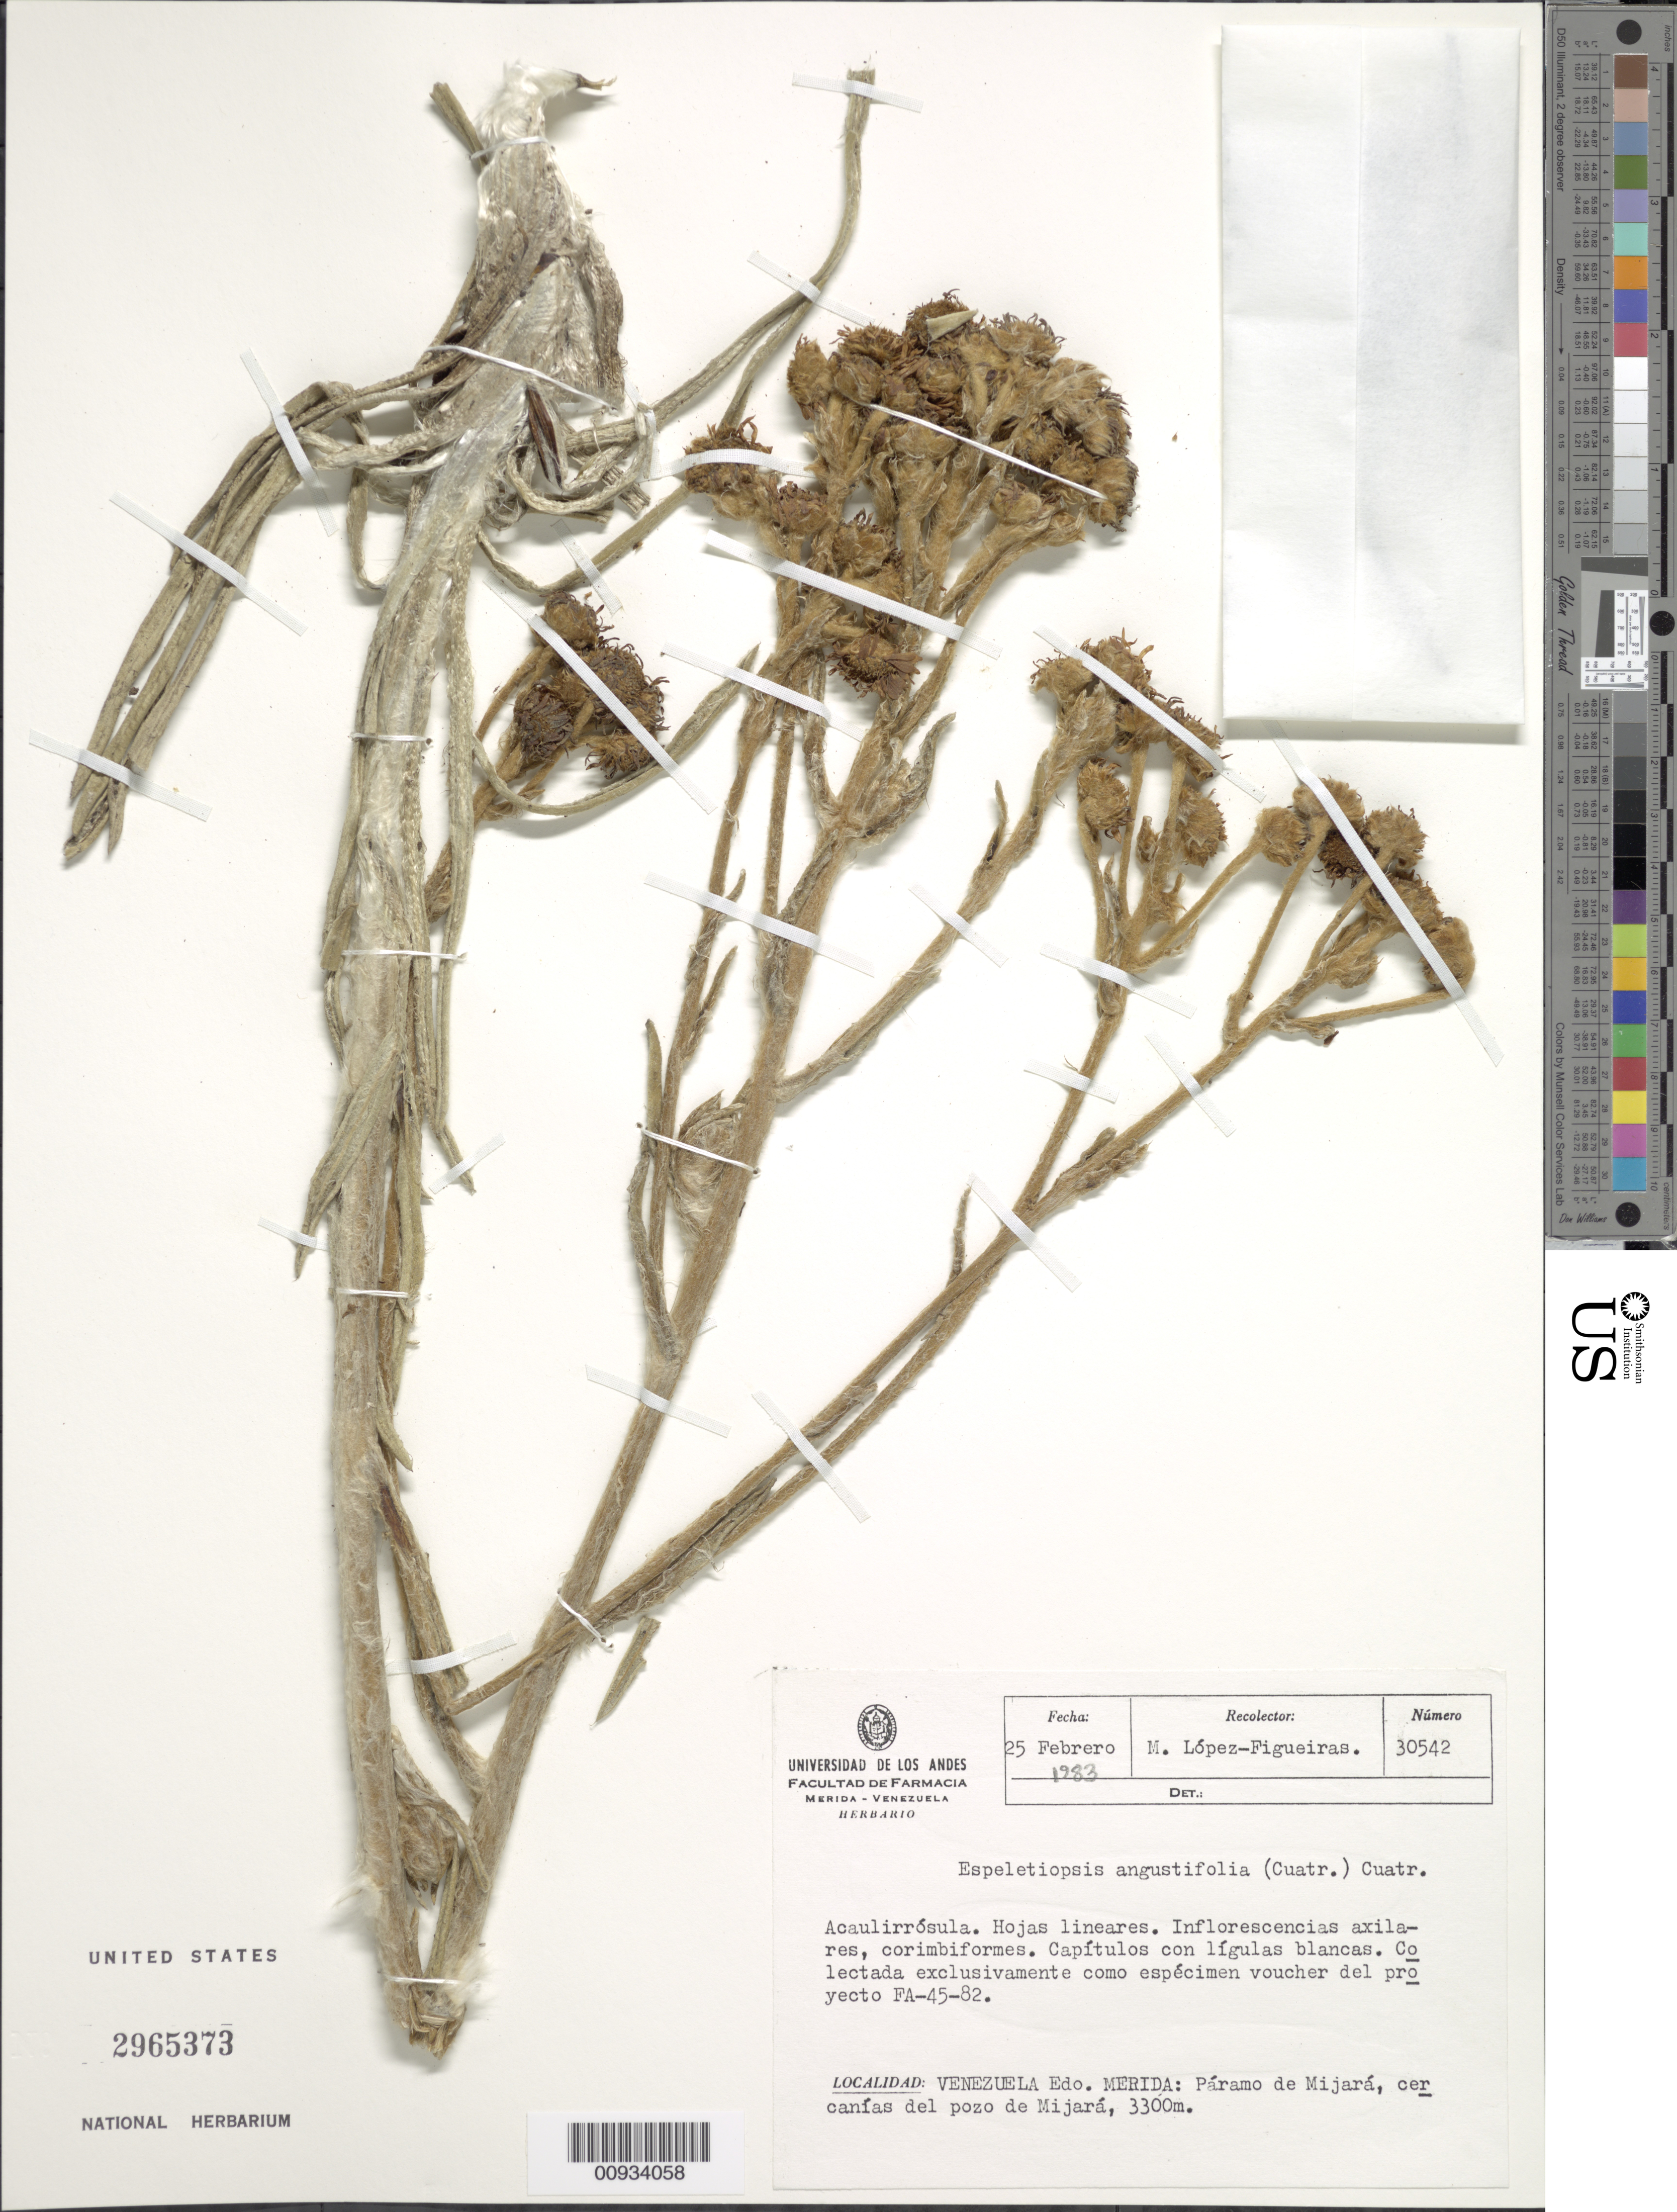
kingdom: Plantae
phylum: Tracheophyta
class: Magnoliopsida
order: Asterales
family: Asteraceae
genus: Espeletiopsis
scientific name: Espeletiopsis angustifolia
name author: (Cuatrec.) Cuatrec.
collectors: M. López Figueiras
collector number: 30542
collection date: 1983-02-25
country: Venezuela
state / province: Mérida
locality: Paramo de Mijara, cercanias del pozo de Mijara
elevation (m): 3300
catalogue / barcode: US 2965373